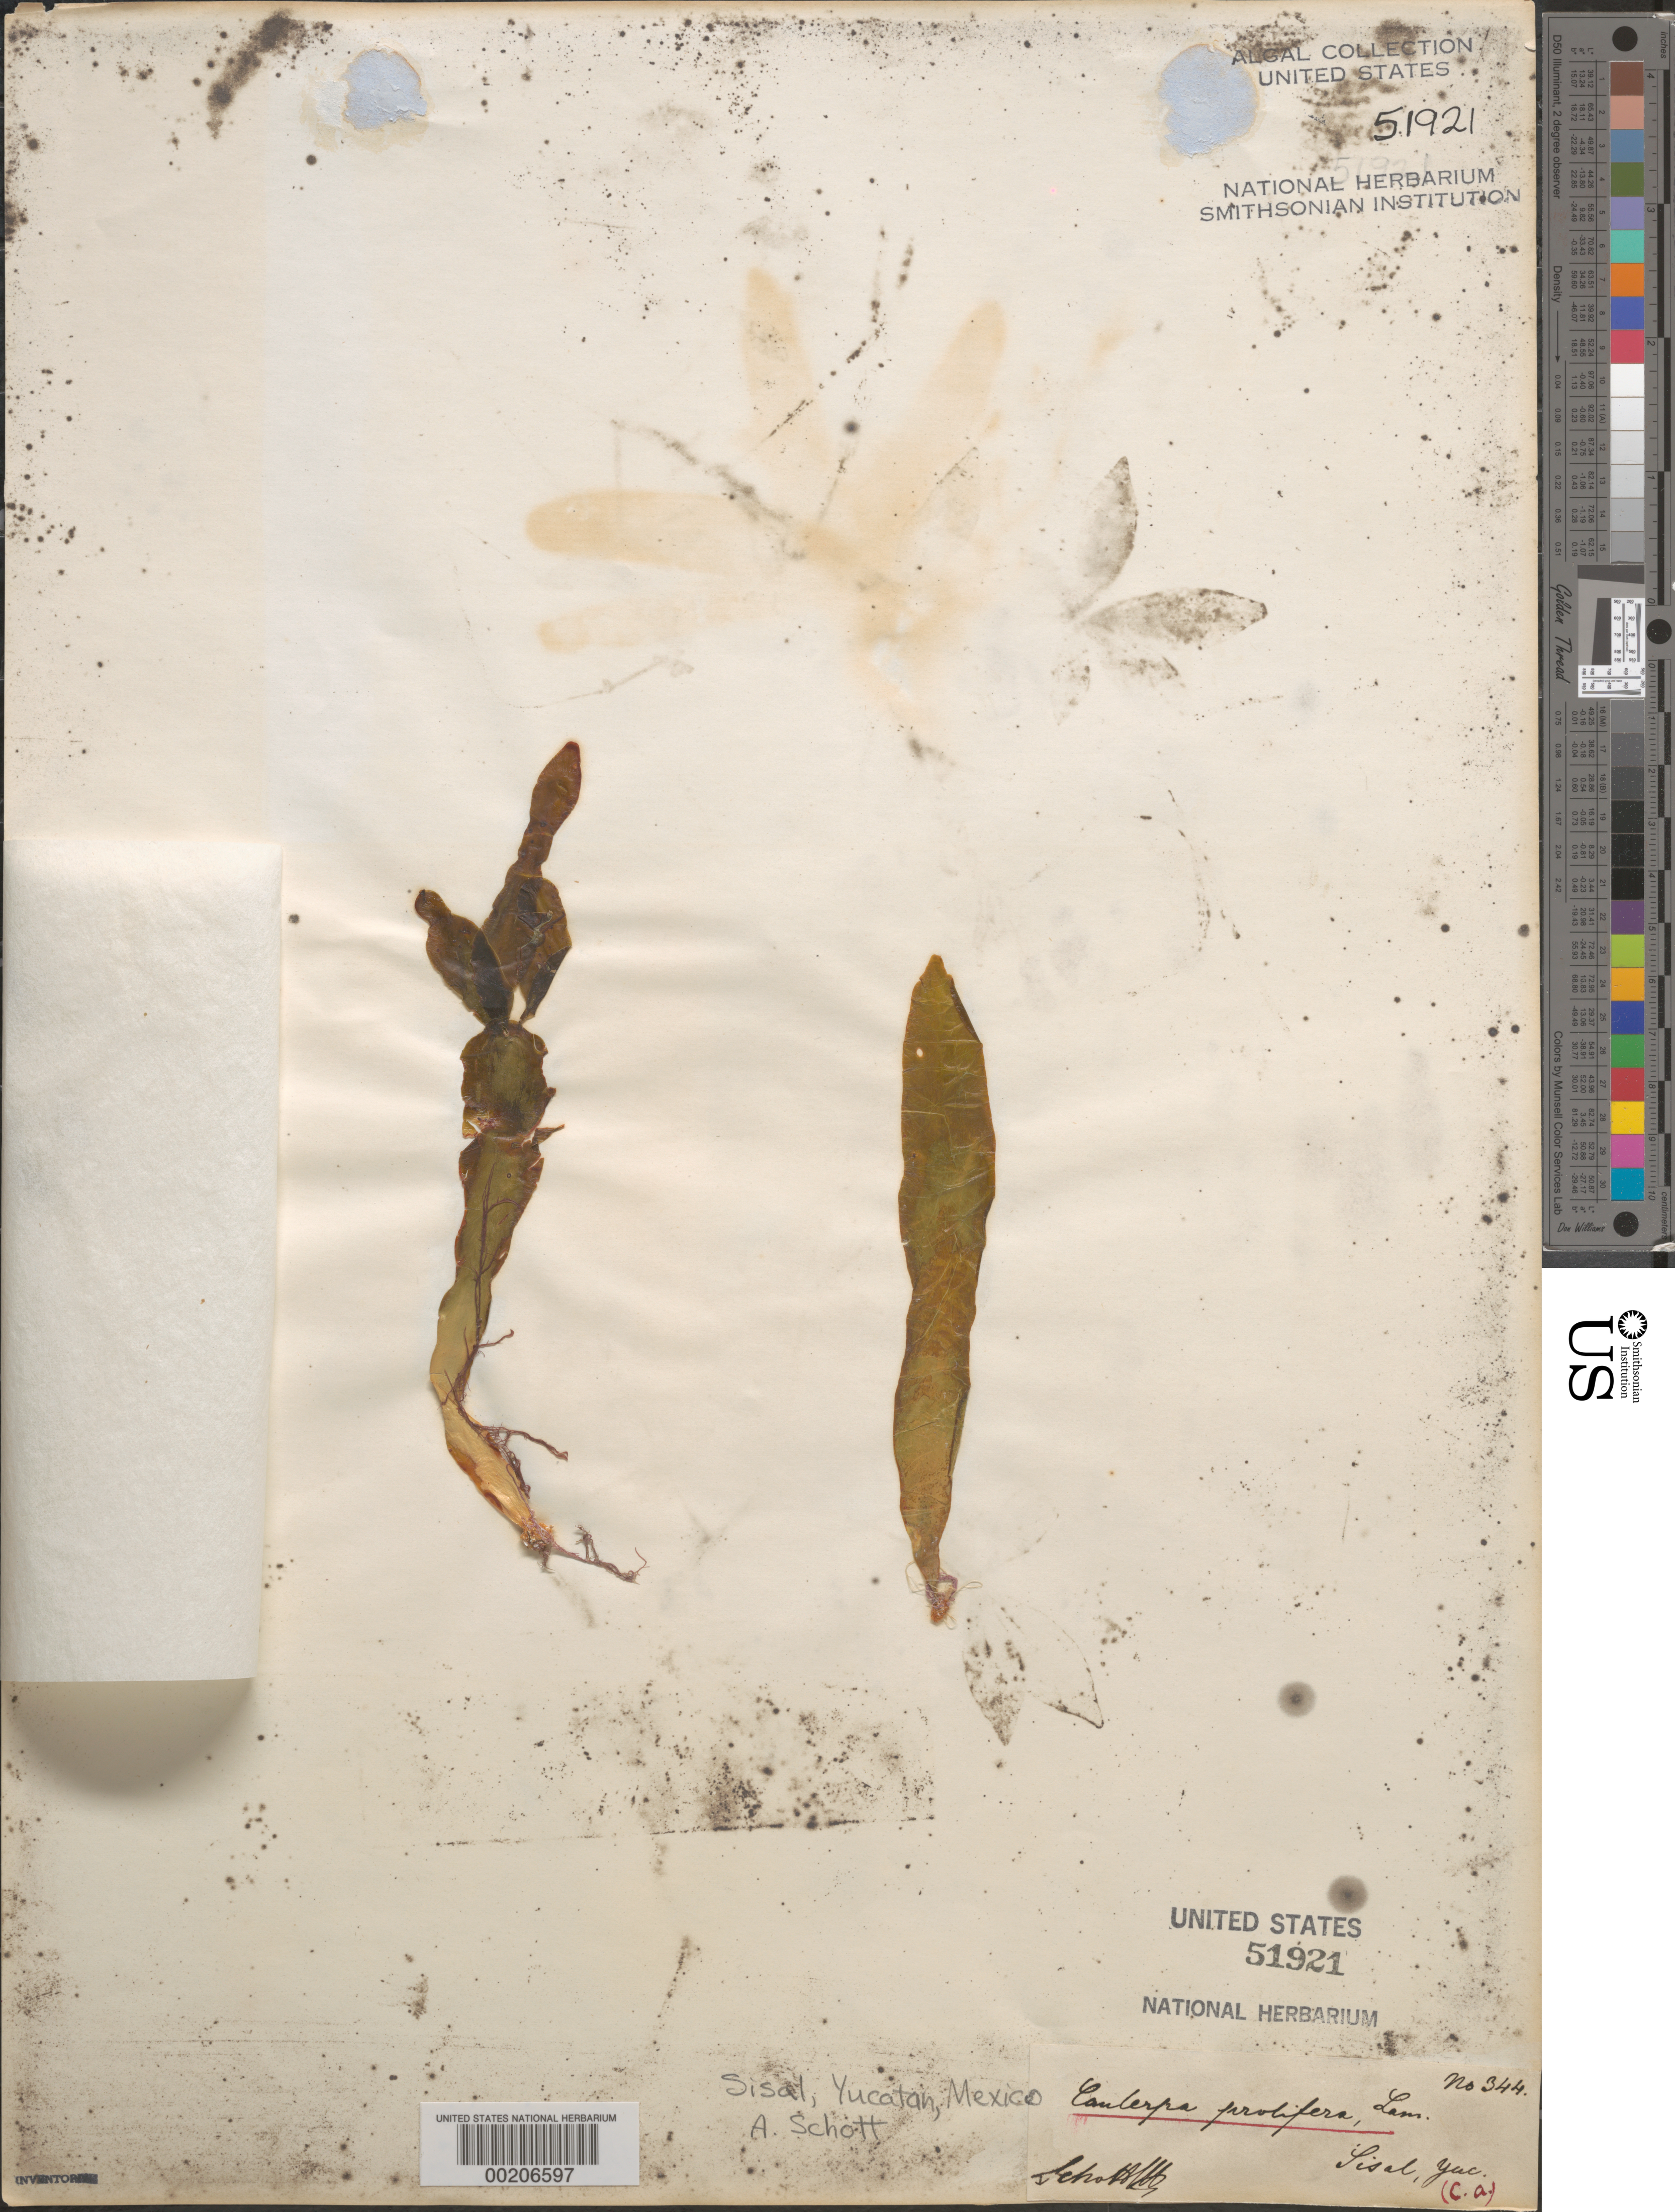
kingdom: Plantae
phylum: Chlorophyta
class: Ulvophyceae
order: Bryopsidales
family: Caulerpaceae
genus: Caulerpa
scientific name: Caulerpa prolifera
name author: (Forssk.) J.V.Lamouroux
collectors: A. C. V. Schott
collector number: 344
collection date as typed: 18--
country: Mexico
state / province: Yucatan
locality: Sisal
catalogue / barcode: US 51921